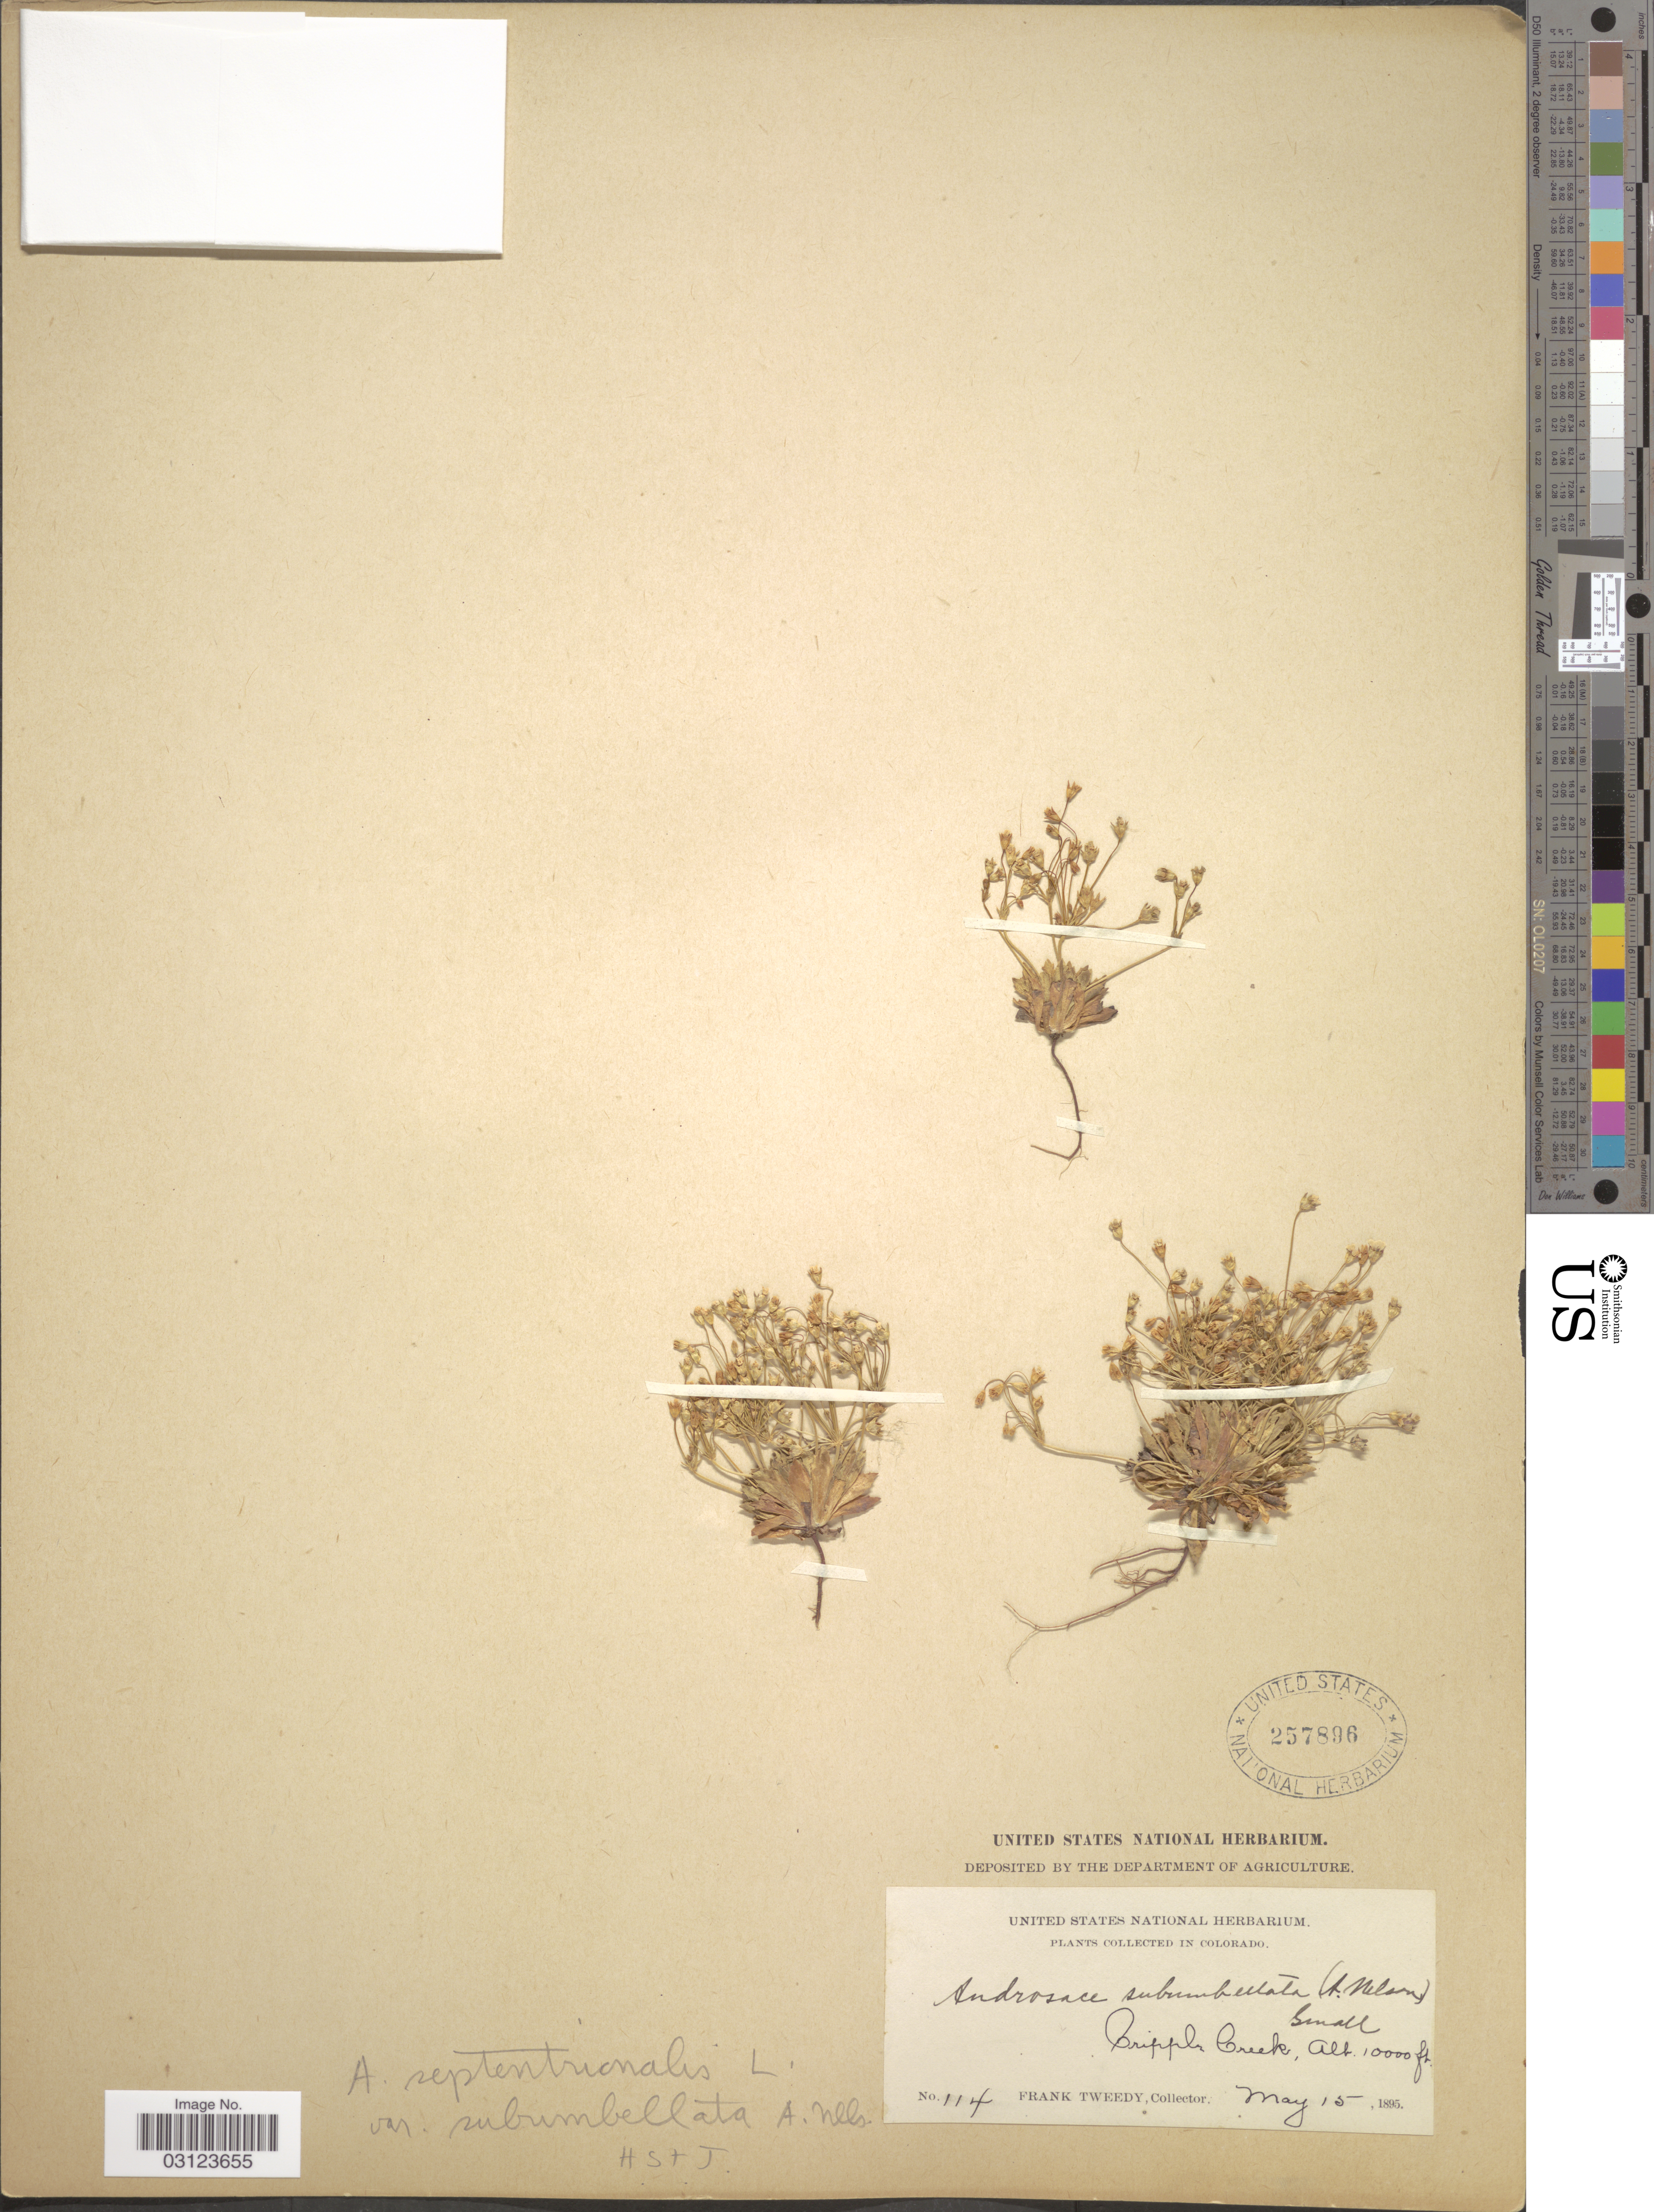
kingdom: Plantae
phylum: Tracheophyta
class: Magnoliopsida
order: Ericales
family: Primulaceae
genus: Androsace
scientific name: Androsace septentrionalis subsp. subumbellata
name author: (A. Nelson) G.T. Robbins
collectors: F. Tweedy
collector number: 114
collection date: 1895-05-15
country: United States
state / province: Colorado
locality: Cripple Creek.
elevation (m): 3048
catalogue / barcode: US 257896